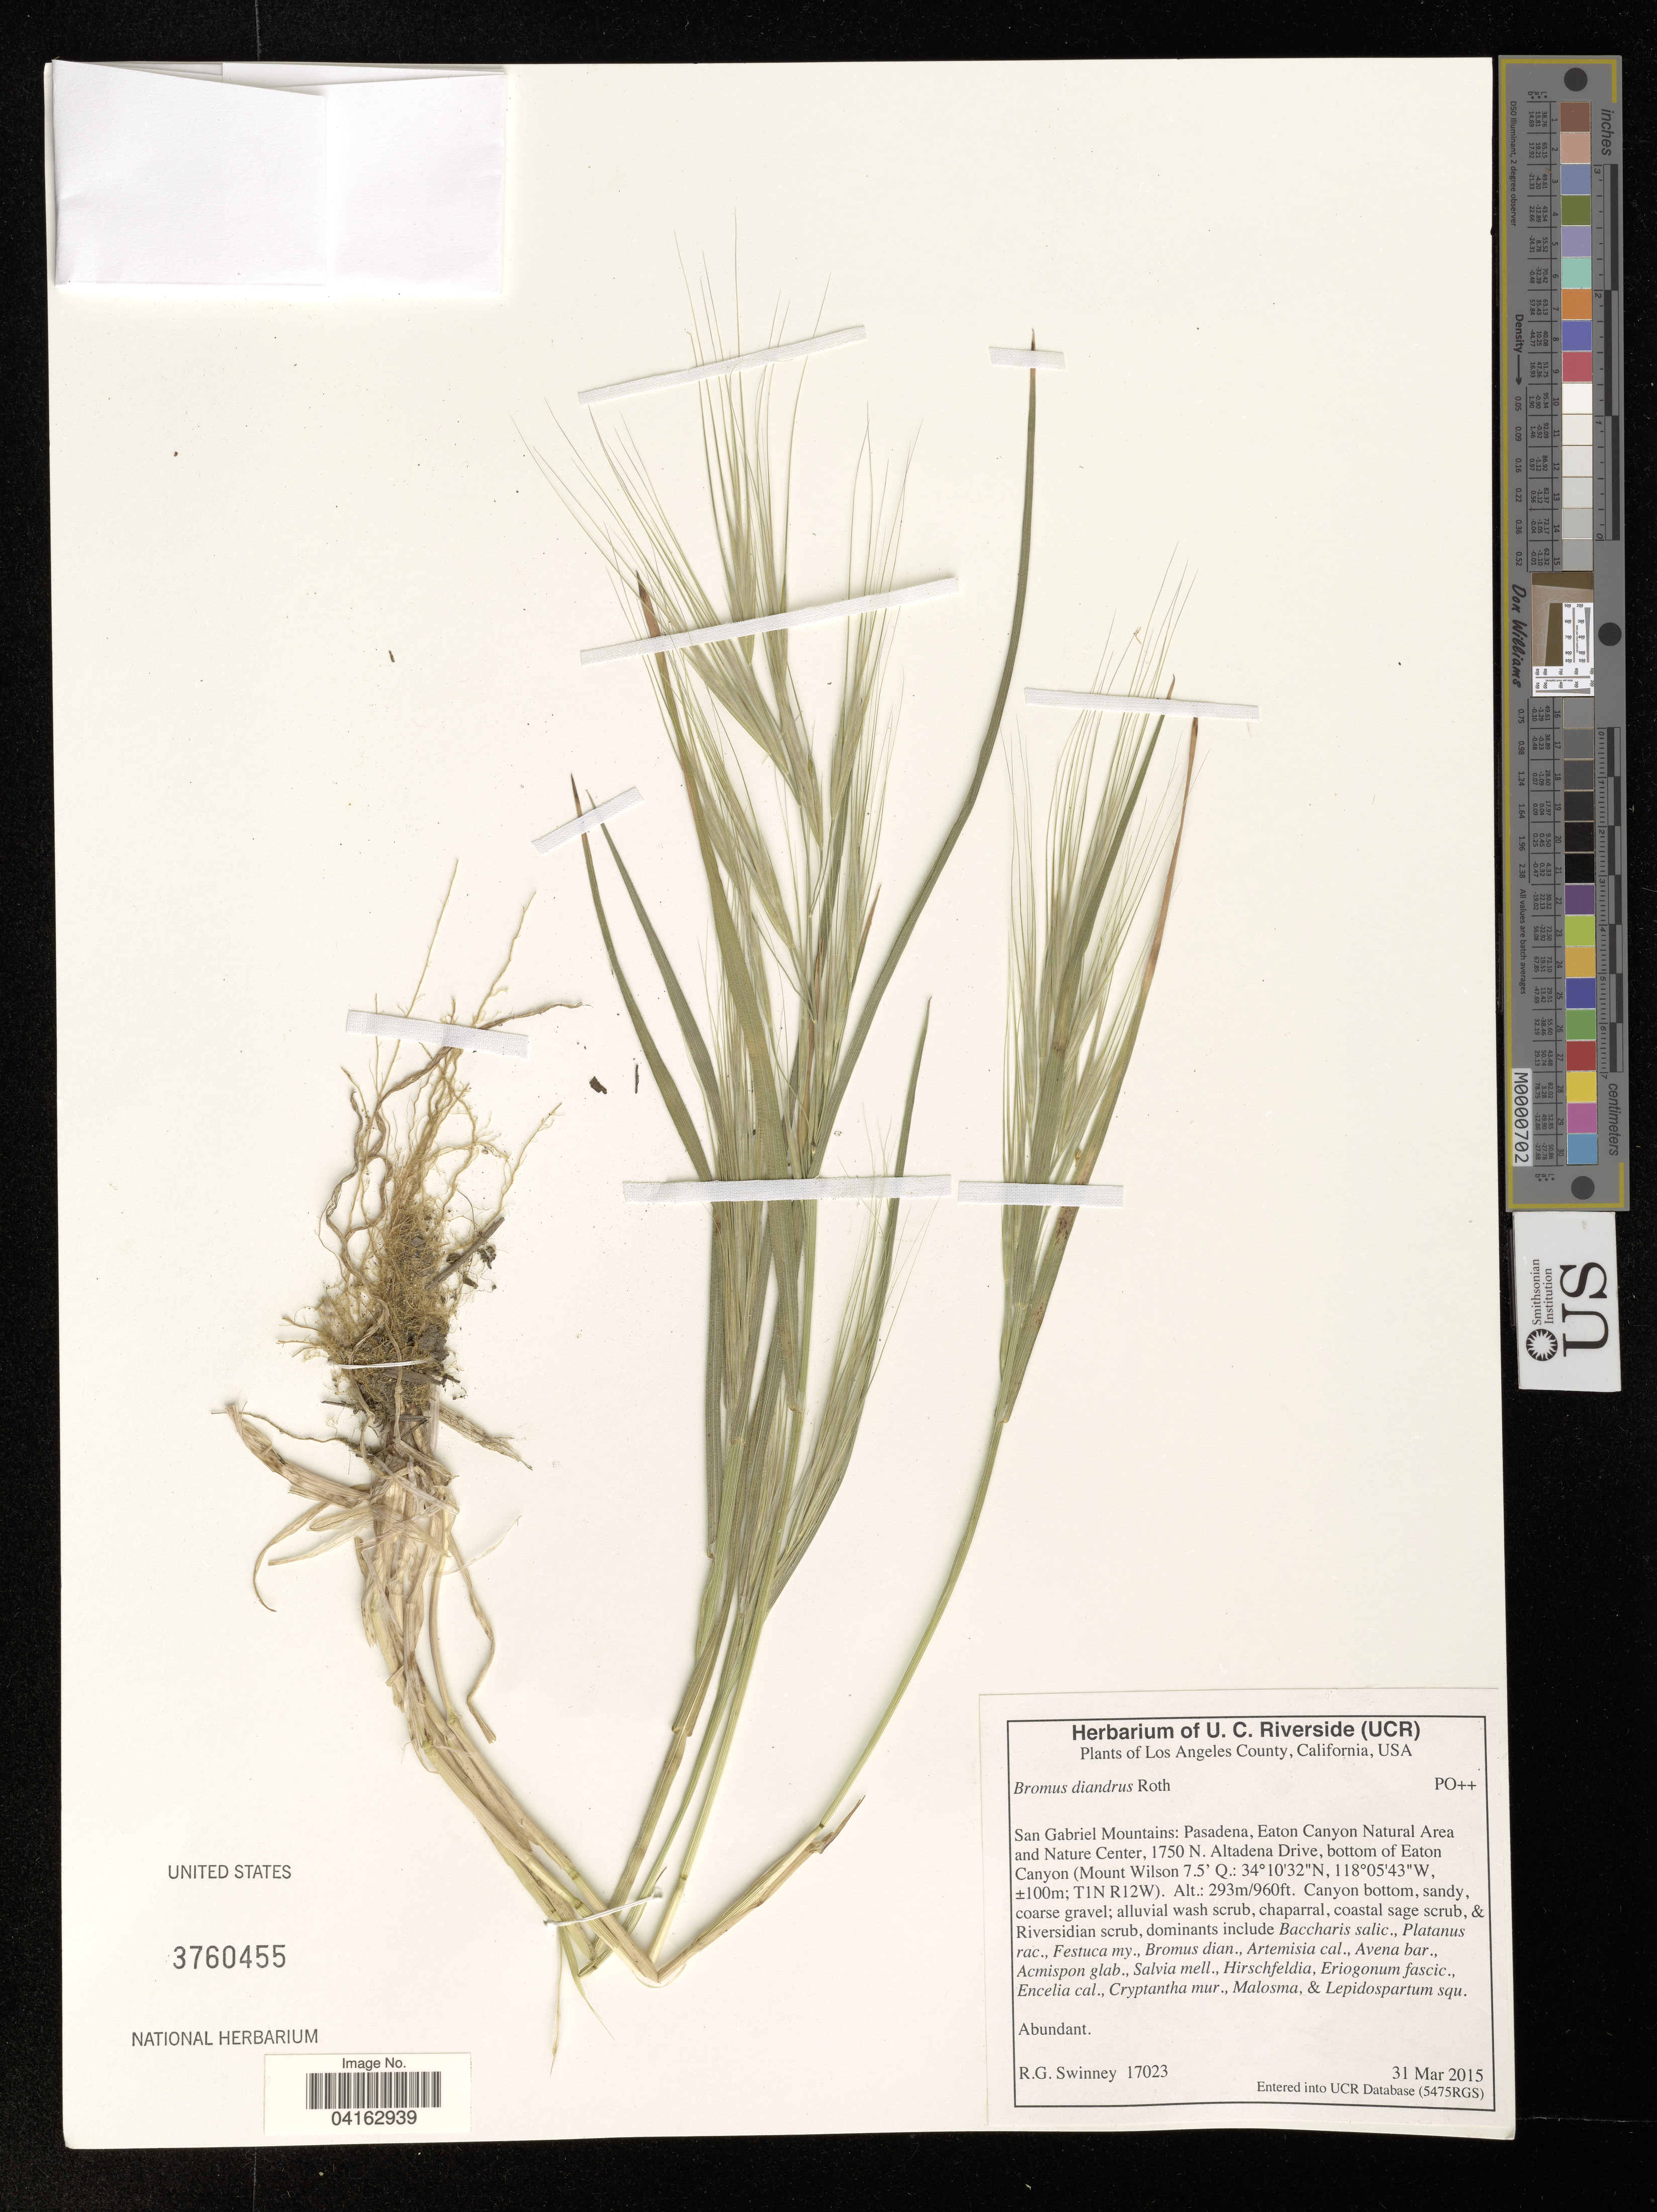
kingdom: Plantae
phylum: Tracheophyta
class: Liliopsida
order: Poales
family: Poaceae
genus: Bromus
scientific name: Bromus diandrus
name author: Roth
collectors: R. Swinney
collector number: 17023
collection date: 2015-03-31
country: United States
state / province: California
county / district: San Gabriel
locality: San Gabriel Mountains: Pasadena, Eaton Canyon Natural Area and Nature Center, 1750 N. Altadena Drive, bottom of Eaton Canyon (Mount Wilson 7.5' Q.).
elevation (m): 293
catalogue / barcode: US 3760455